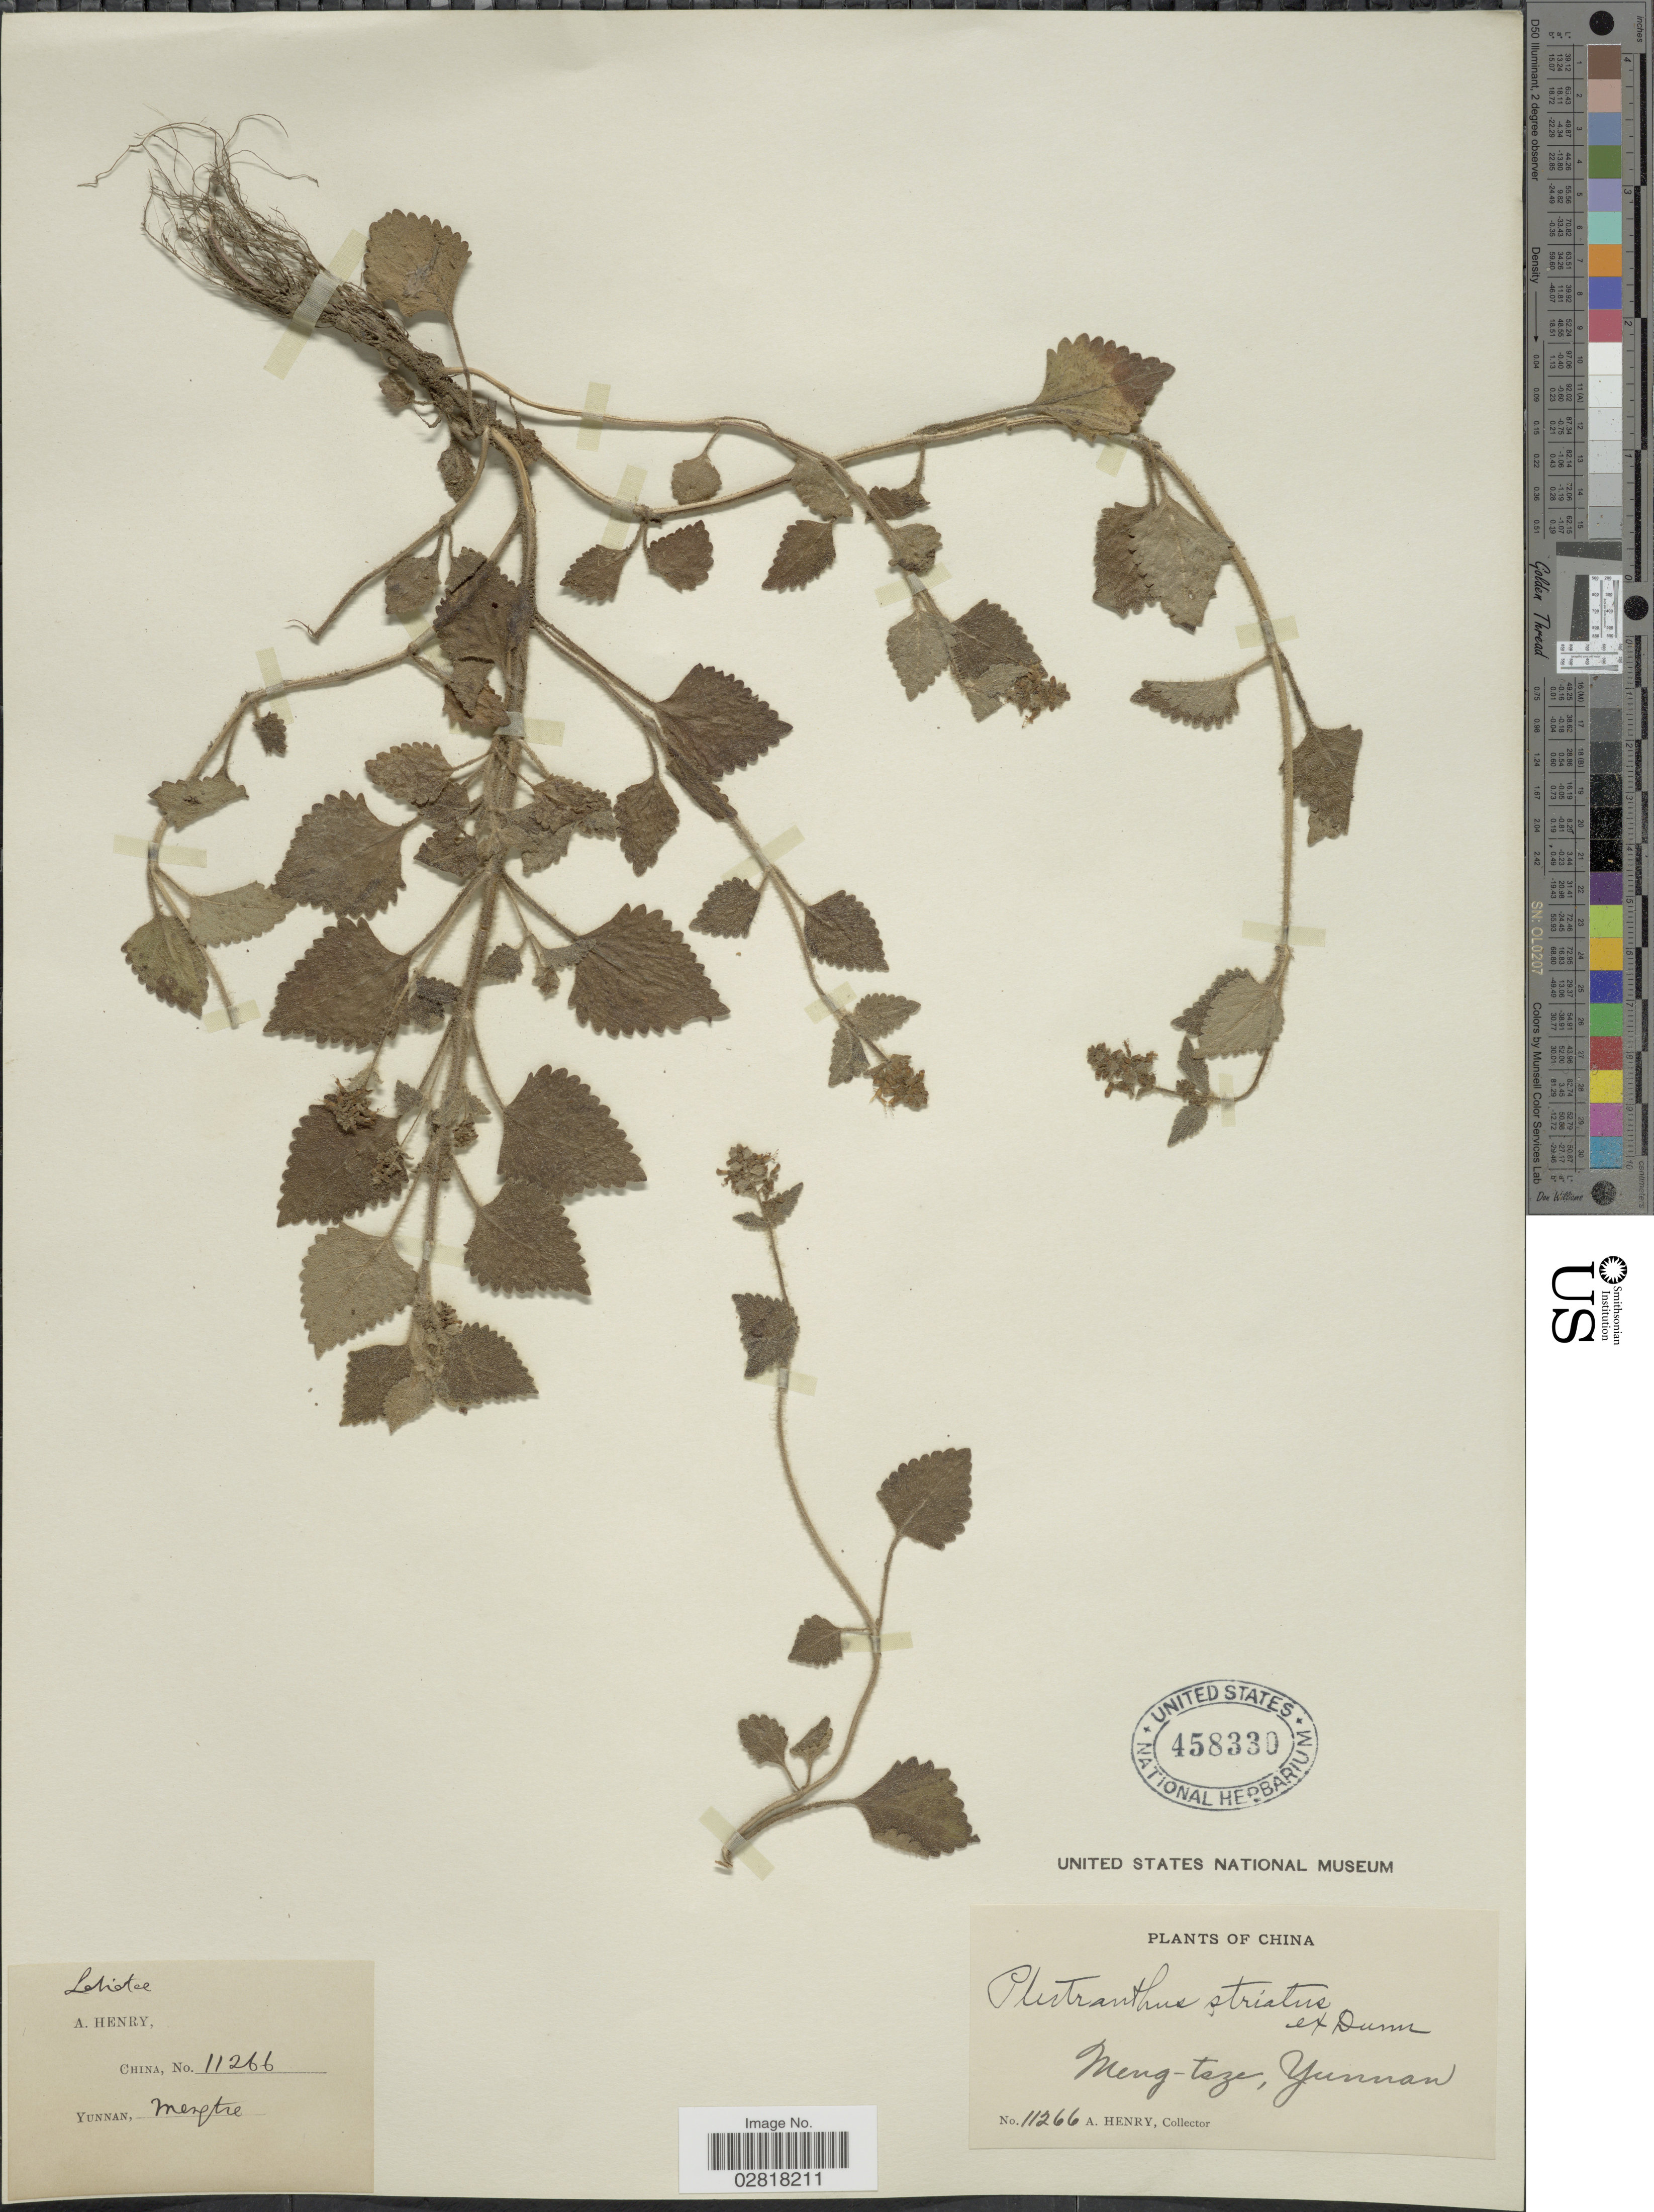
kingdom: Plantae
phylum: Tracheophyta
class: Magnoliopsida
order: Lamiales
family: Lamiaceae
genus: Plectranthus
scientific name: Plectranthus striatus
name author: Benth.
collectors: A. Henry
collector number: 11266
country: China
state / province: Yunnan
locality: Meng-tsze.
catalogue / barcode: US 458330